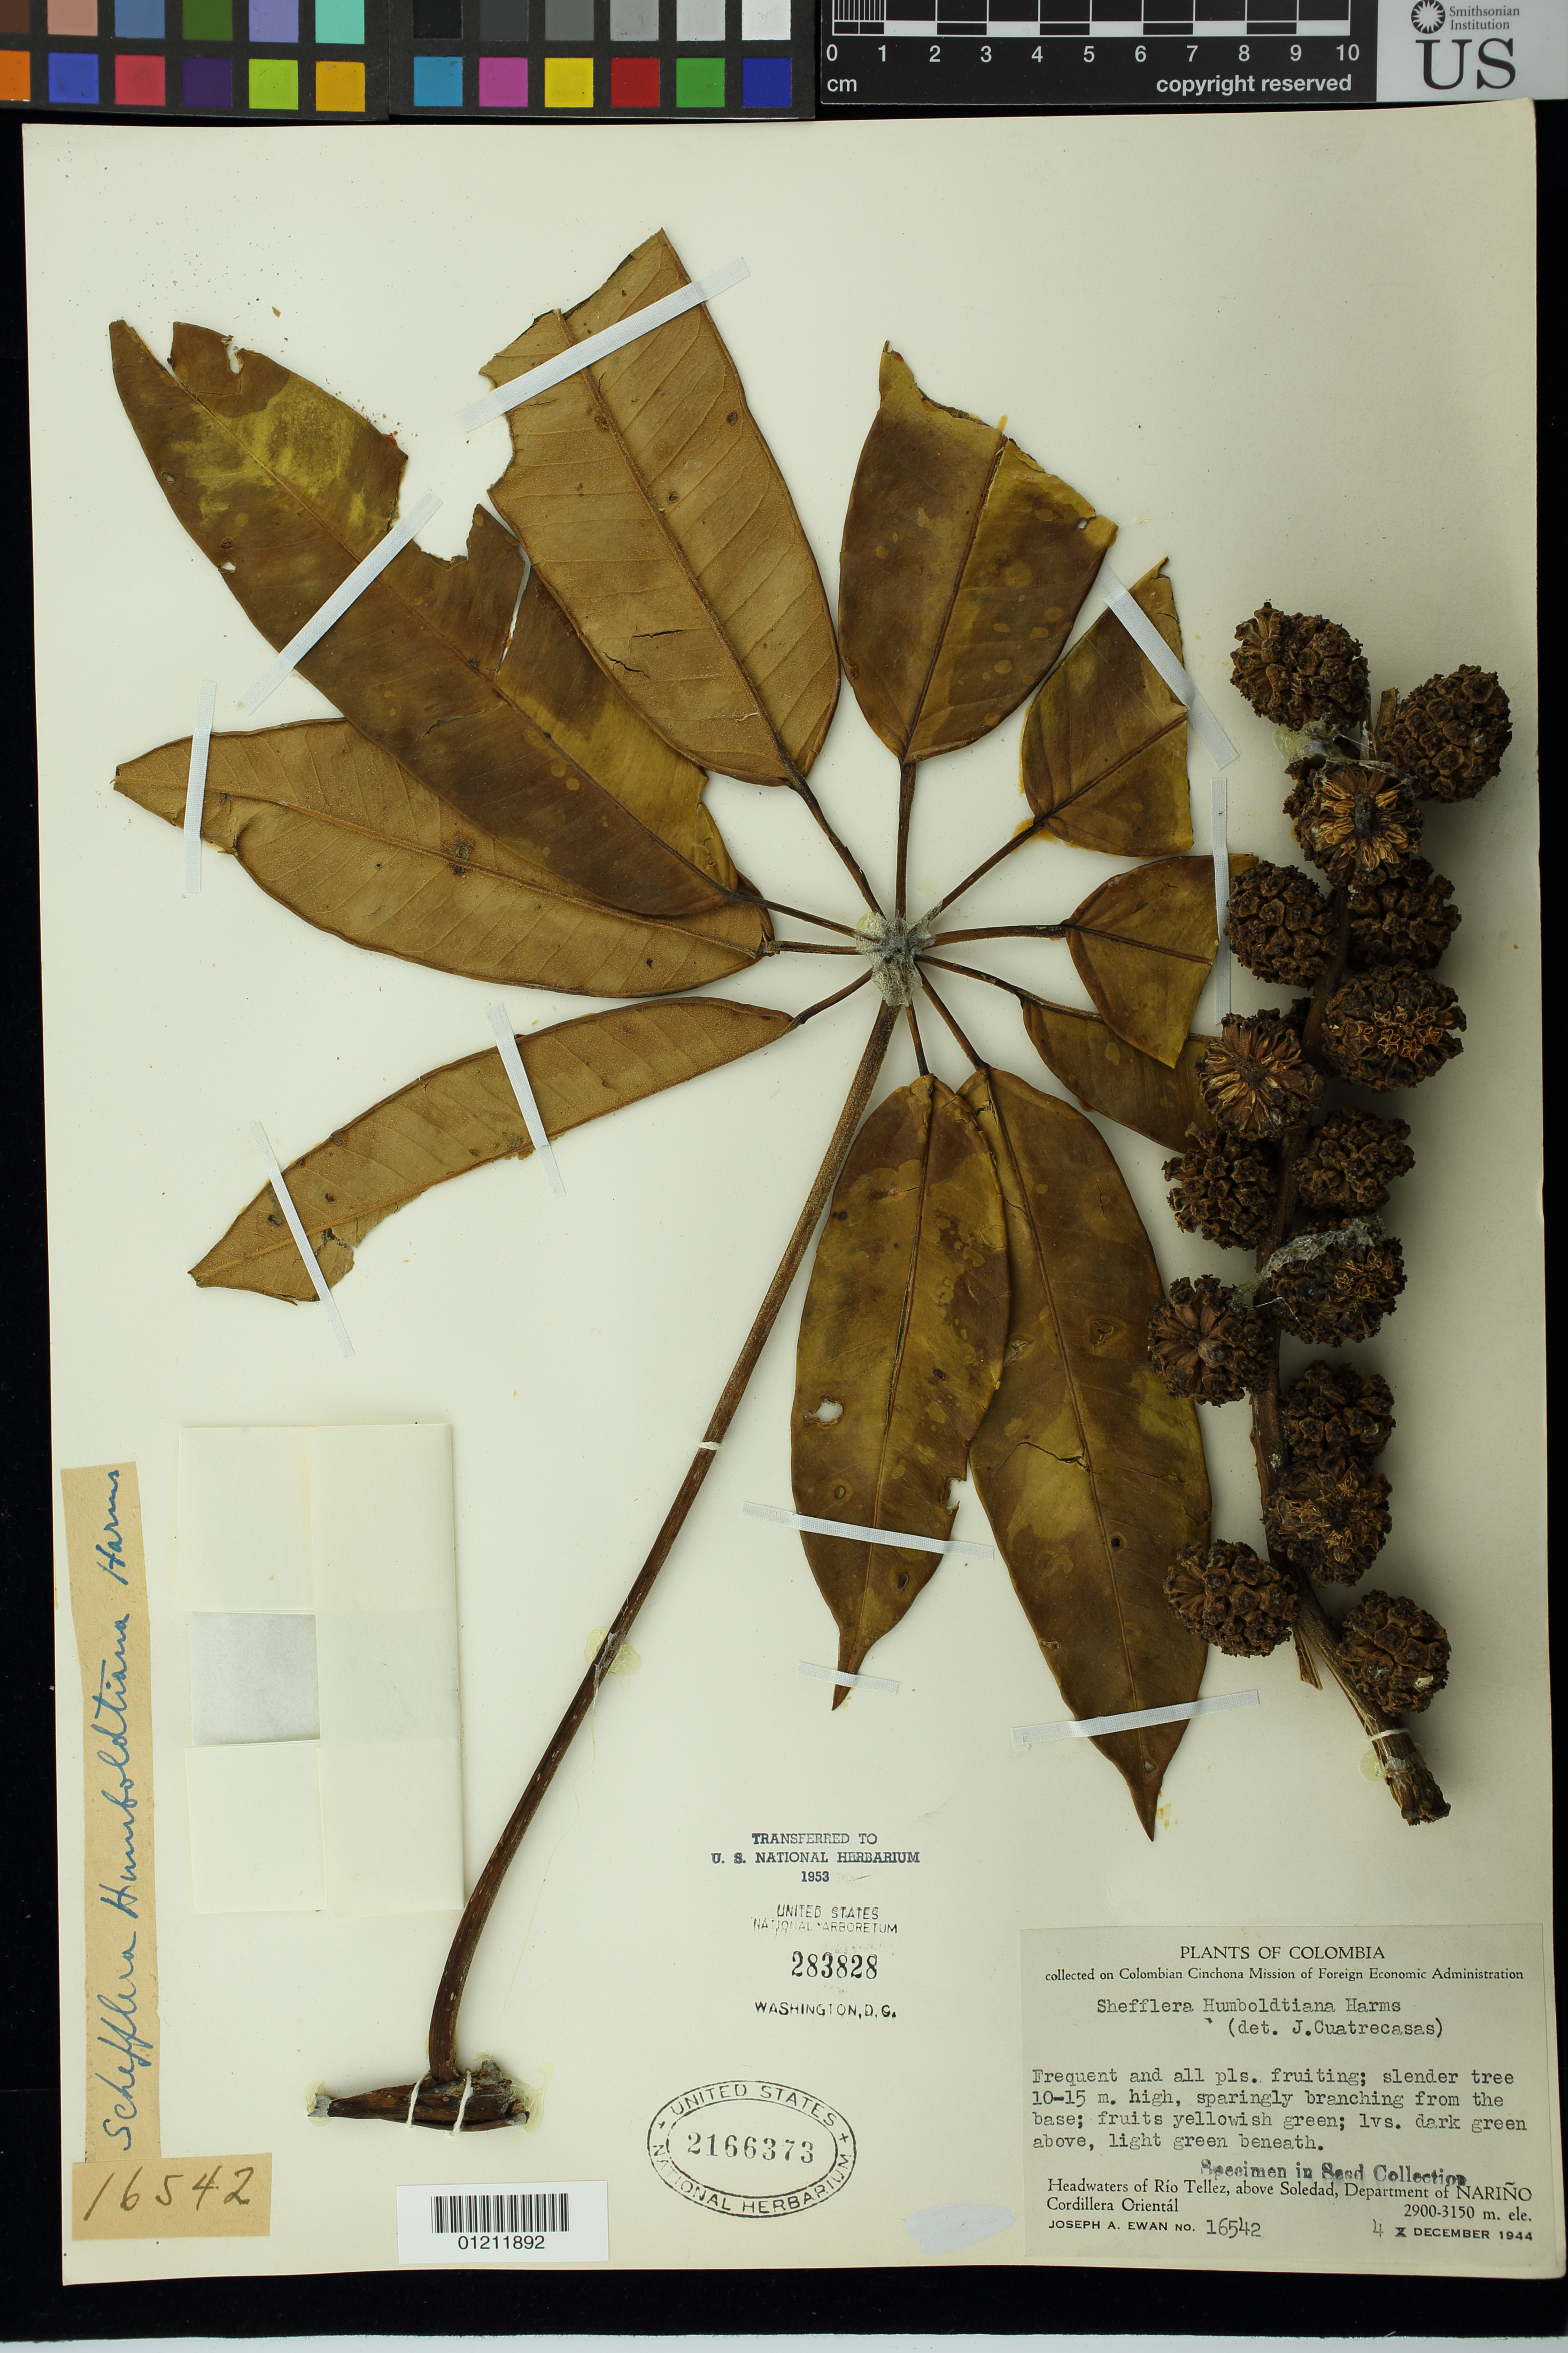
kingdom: Plantae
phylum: Tracheophyta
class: Magnoliopsida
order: Apiales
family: Araliaceae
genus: Schefflera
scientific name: Schefflera humblotiana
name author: Drake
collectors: J. A. Ewan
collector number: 16542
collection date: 1944-12-04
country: Colombia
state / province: Nariño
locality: Headwaters of Río Tellez, above Soledad, Department of Nari±o Cordillera Orientál.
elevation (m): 2900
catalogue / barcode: US 2166373